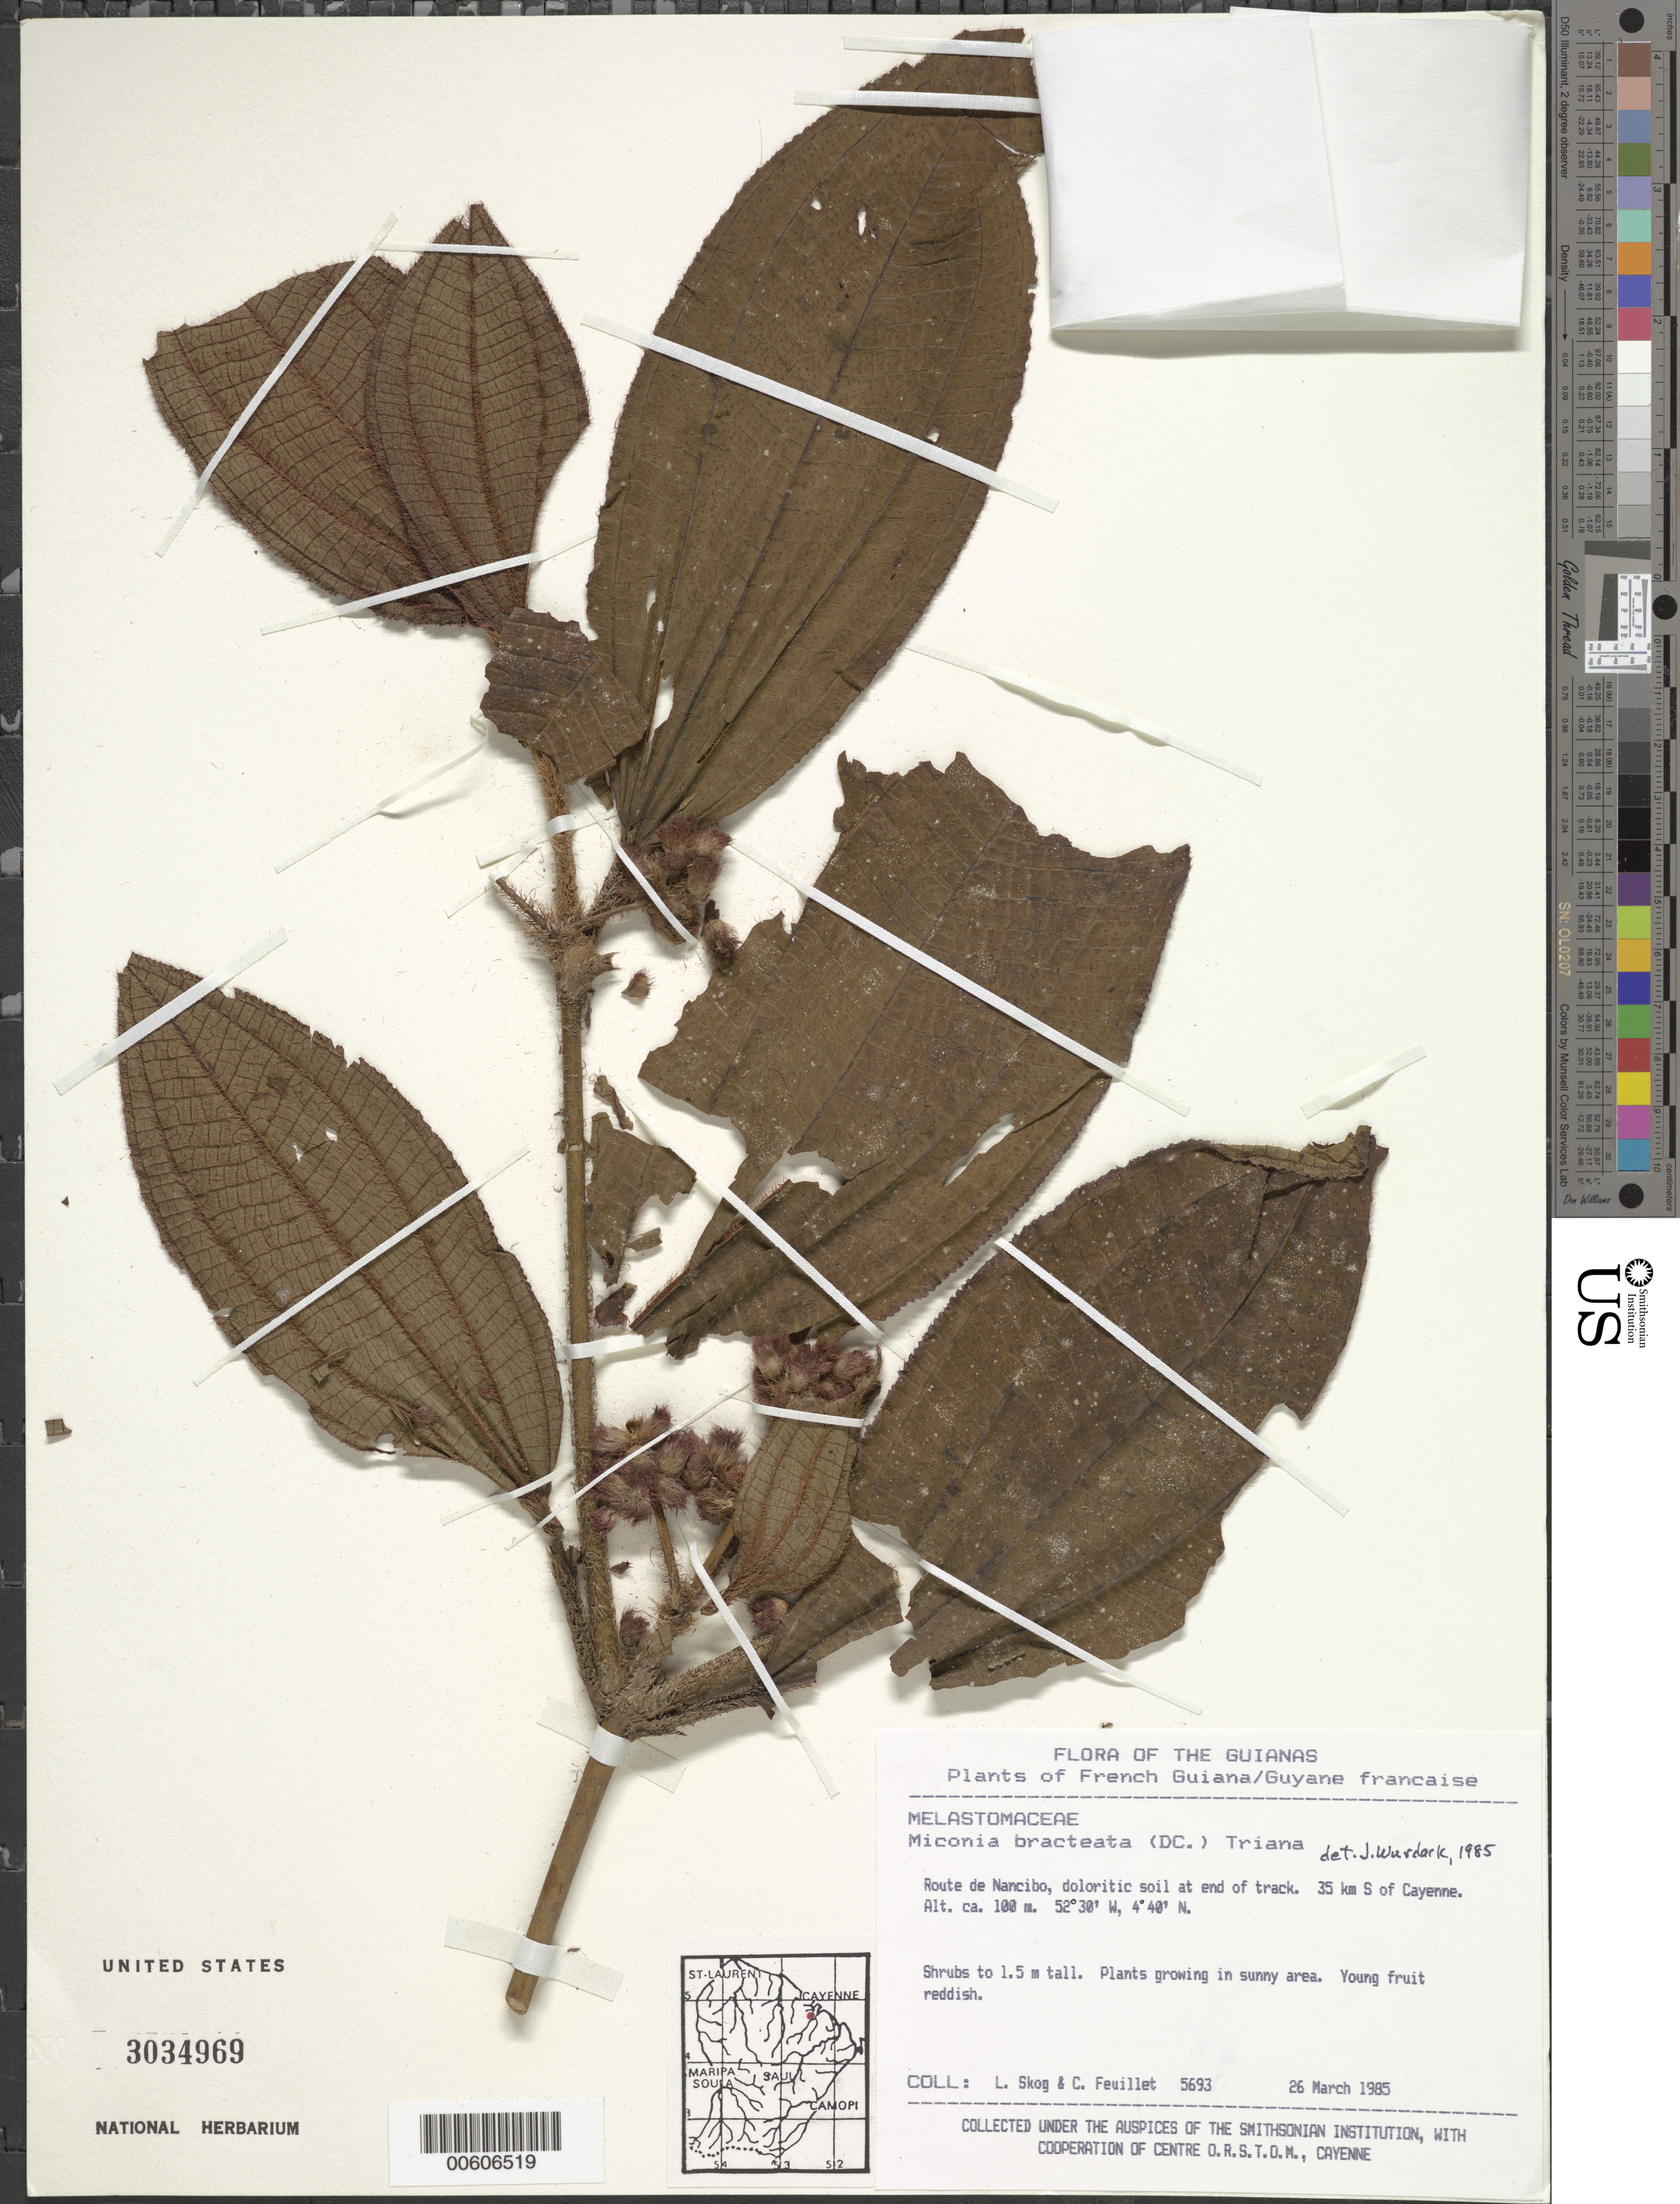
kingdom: Plantae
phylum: Tracheophyta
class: Magnoliopsida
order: Myrtales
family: Melastomataceae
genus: Miconia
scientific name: Miconia bracteata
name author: (DC.) Triana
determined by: Wurdack, John J., (US), US (UNITED STATES)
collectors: L. E. Skog & C. Feuillet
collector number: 5693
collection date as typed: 26 March 1985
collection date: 1985-03-26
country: French Guiana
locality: Route de Nancibo, at end of track. 35 km S of Cayenne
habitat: Doloritic soil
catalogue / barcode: US 3034969